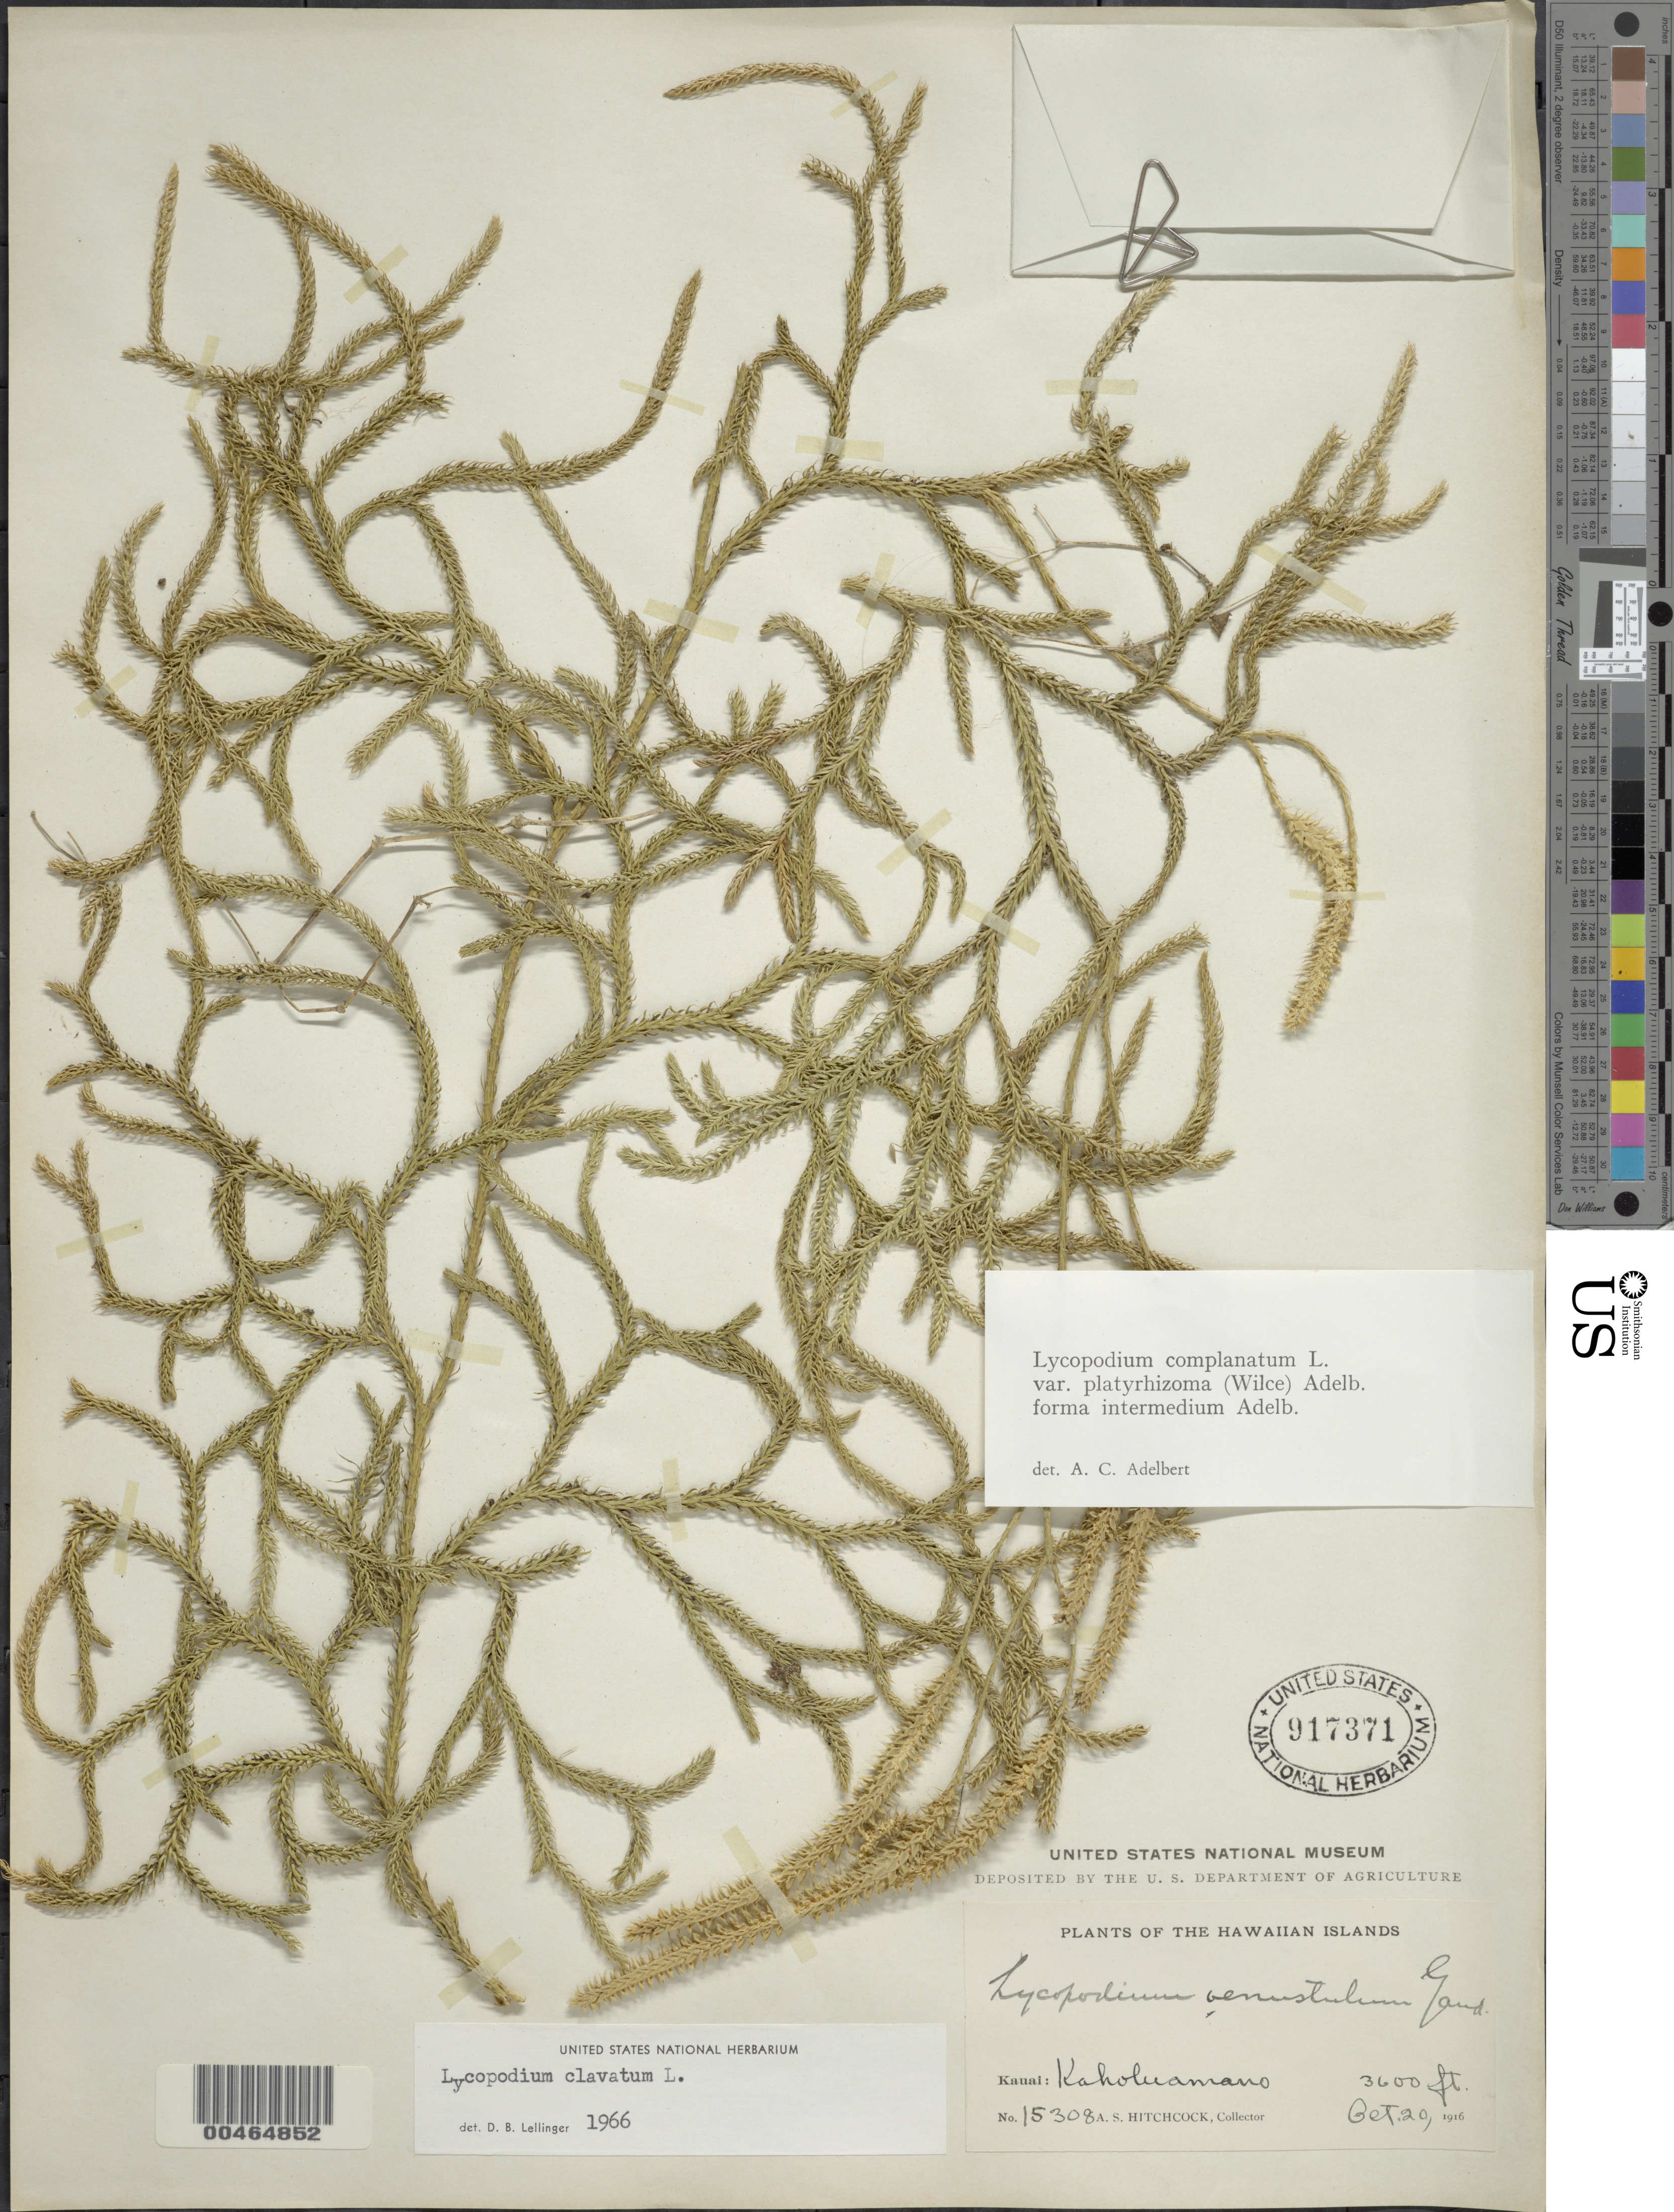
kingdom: Plantae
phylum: Tracheophyta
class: Lycopodiopsida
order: Lycopodiales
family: Lycopodiaceae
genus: Lycopodium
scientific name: Lycopodium clavatum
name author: L.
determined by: Lellinger, David B., (BOT), Smithsonian Institution - National Museum of Natural History (UNITED STATES)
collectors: A. S. Hitchcock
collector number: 15308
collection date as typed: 20 Oct 1916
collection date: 1916-10-20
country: United States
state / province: Hawaii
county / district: Kauai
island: Kaua'i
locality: Kaholuamano, Kauai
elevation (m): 1097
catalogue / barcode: US 917371